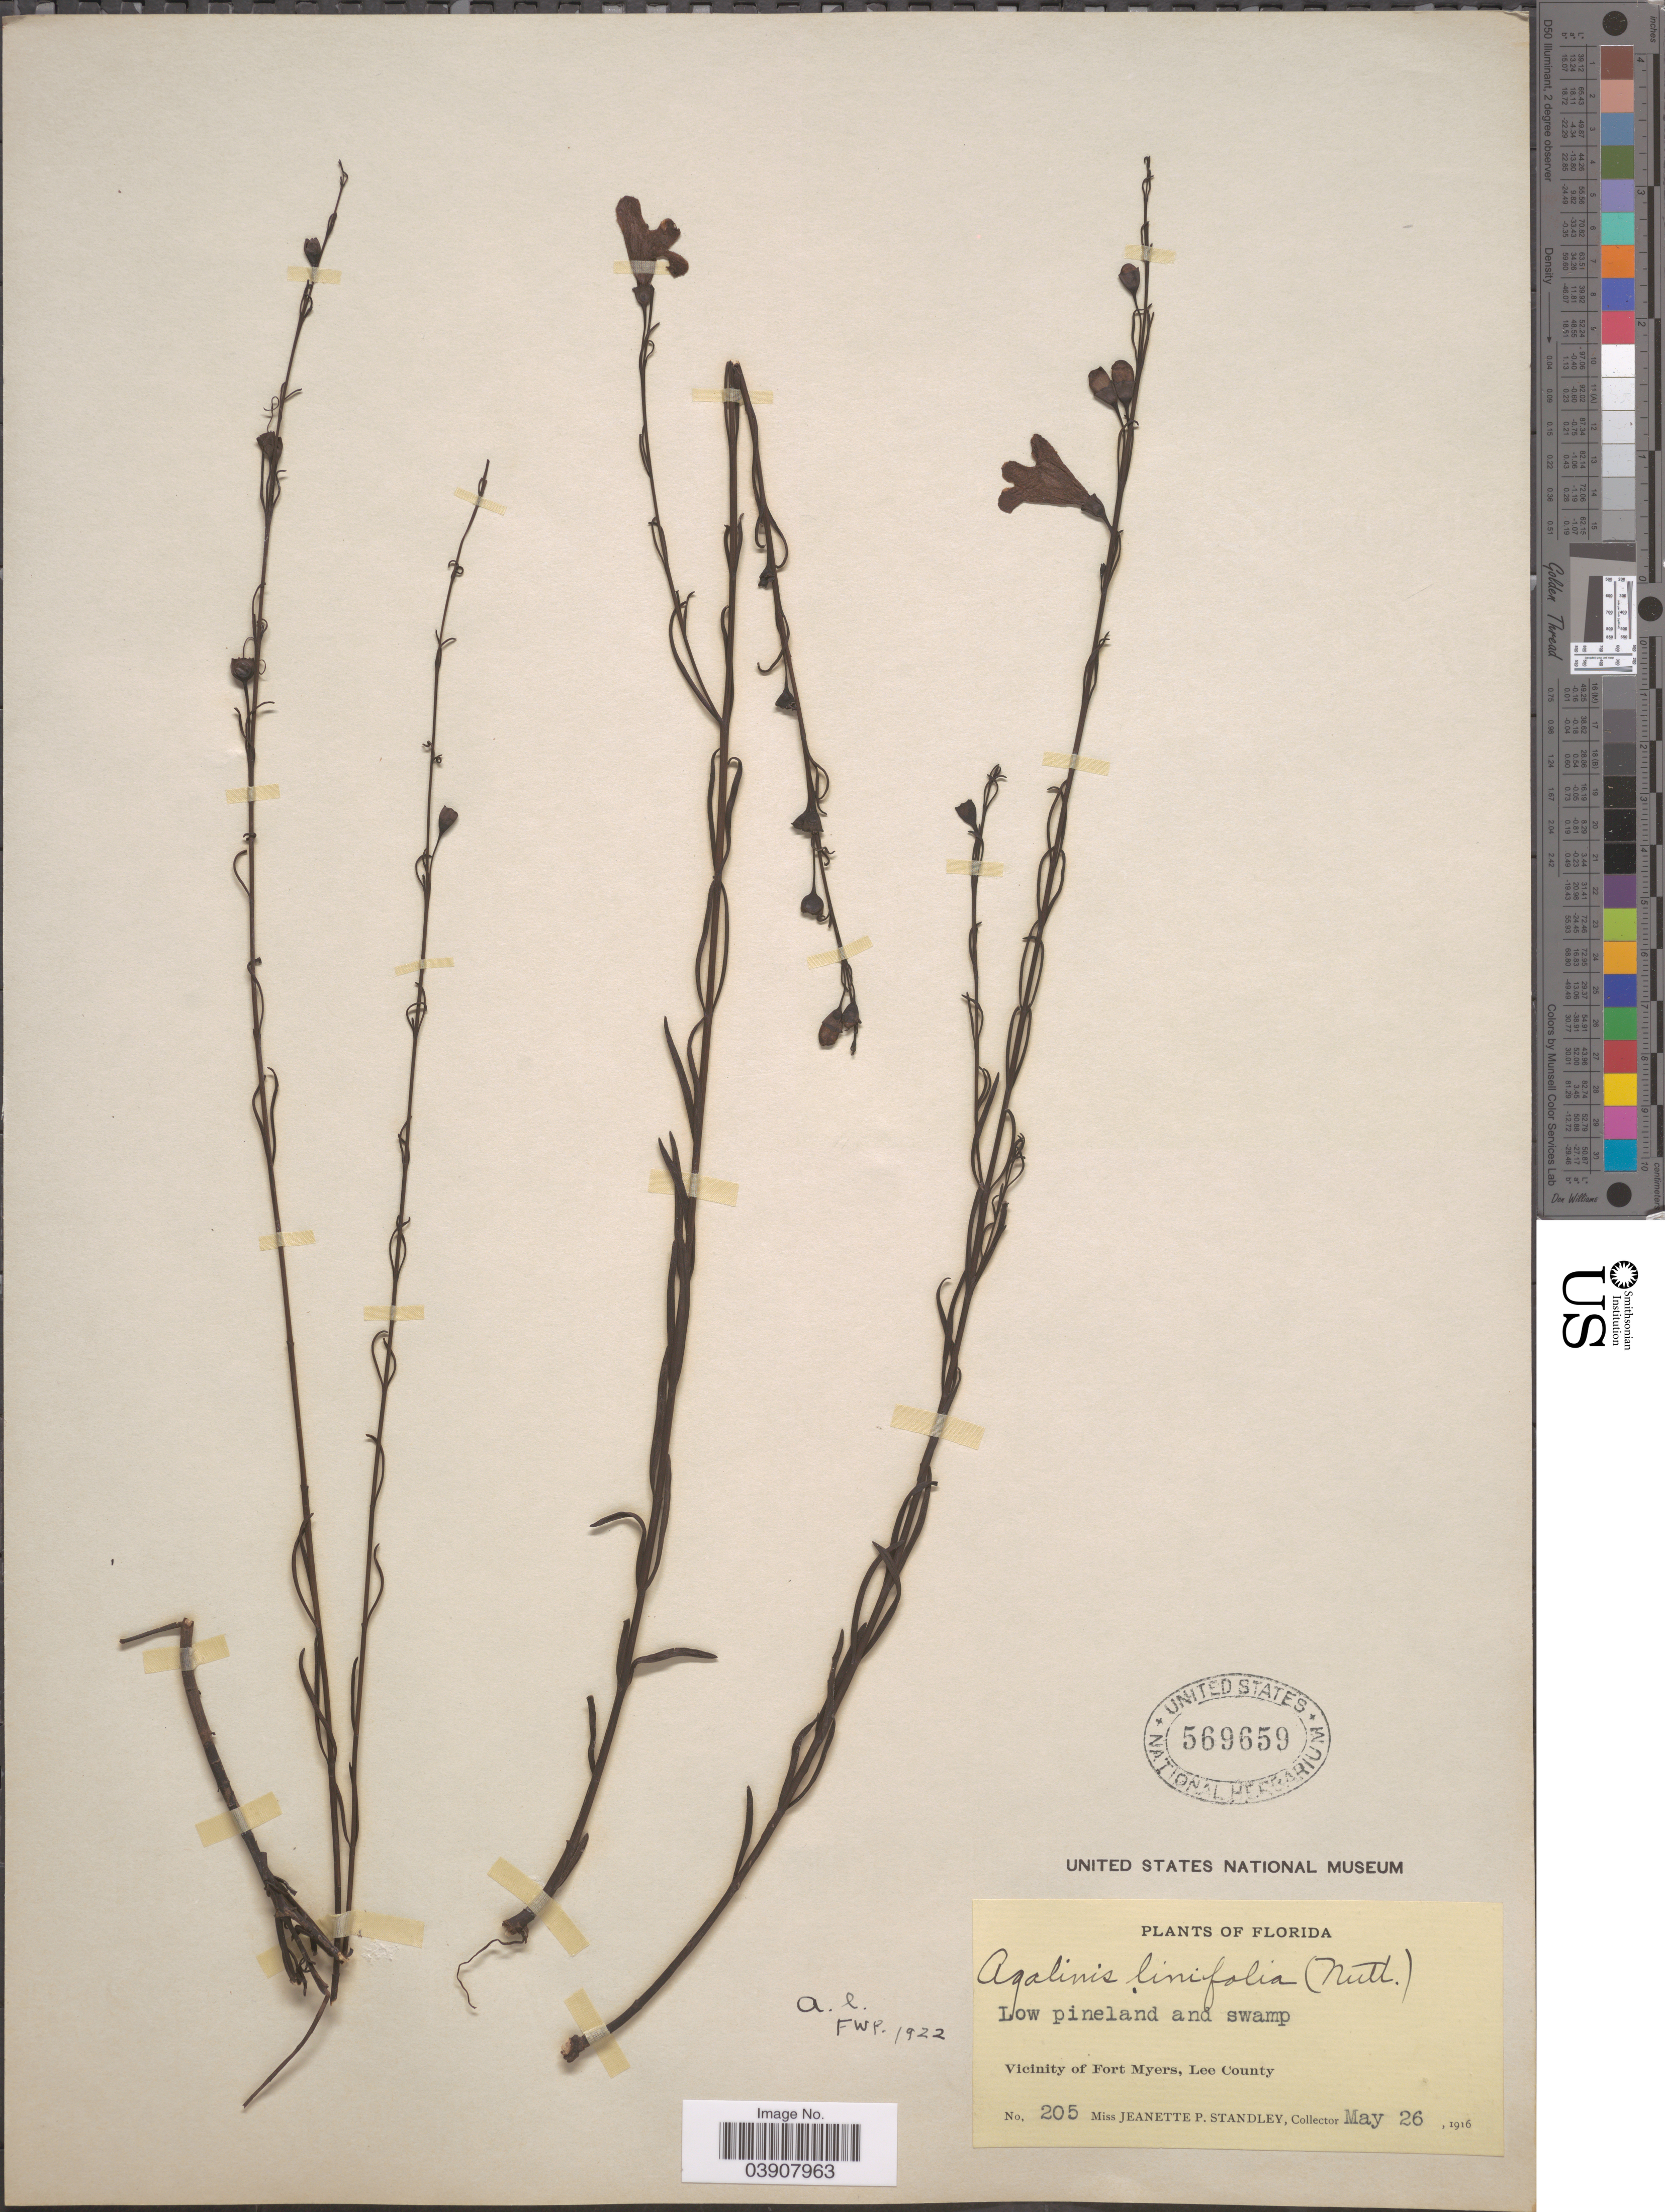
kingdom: Plantae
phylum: Tracheophyta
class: Magnoliopsida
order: Lamiales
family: Orobanchaceae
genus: Agalinis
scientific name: Agalinis linifolia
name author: (Nutt.) Britton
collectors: J. P. Standley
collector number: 205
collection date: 1916-05-26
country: United States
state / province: Florida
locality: Vicinity of Fort Myers, Lee County.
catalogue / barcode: US 569659